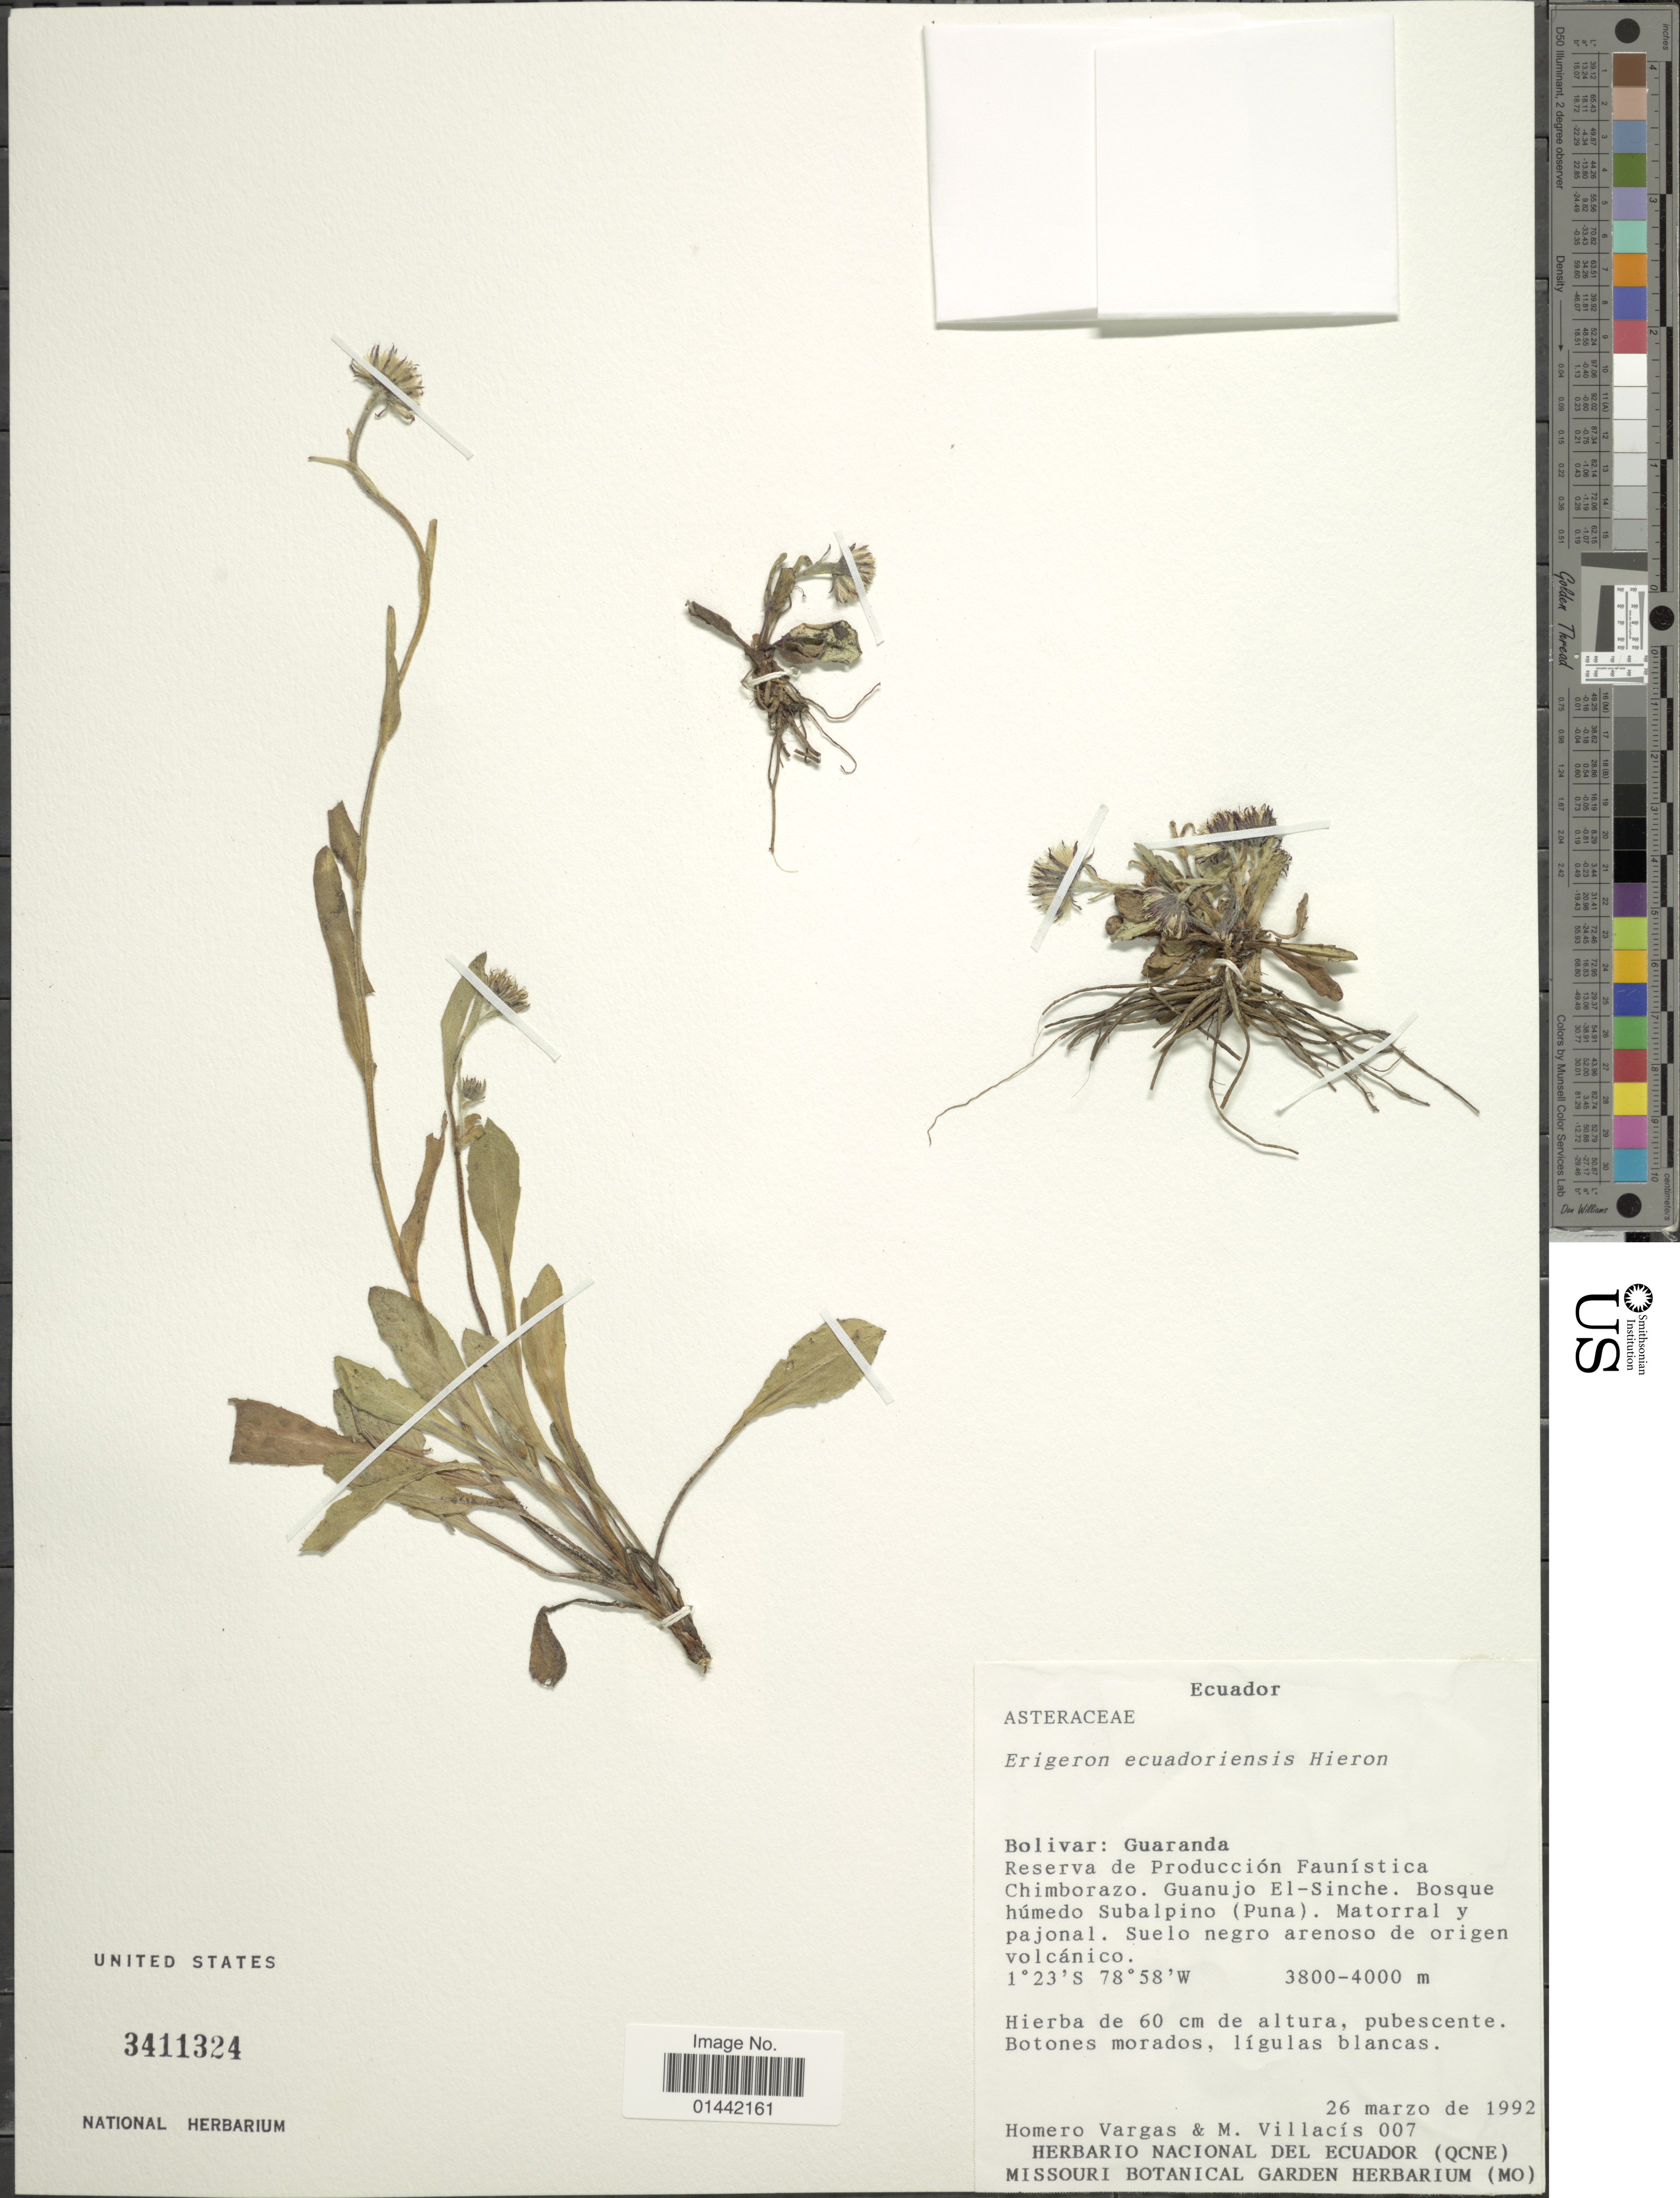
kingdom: Plantae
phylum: Tracheophyta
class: Magnoliopsida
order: Asterales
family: Asteraceae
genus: Erigeron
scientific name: Erigeron equadoriensis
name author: Hieron.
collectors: H. Vargas & M. Villacis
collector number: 007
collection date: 1992-03-26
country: Ecuador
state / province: Bolívar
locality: Guaranda, Reserva de Producción Faunística Chimborazo, Guanujo El-Sinche, bosque húmedo Subalpino (Puna), Matorral y pajonal, suelo negro arenoso de origen volcánico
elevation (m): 3800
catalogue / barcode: US 3411324